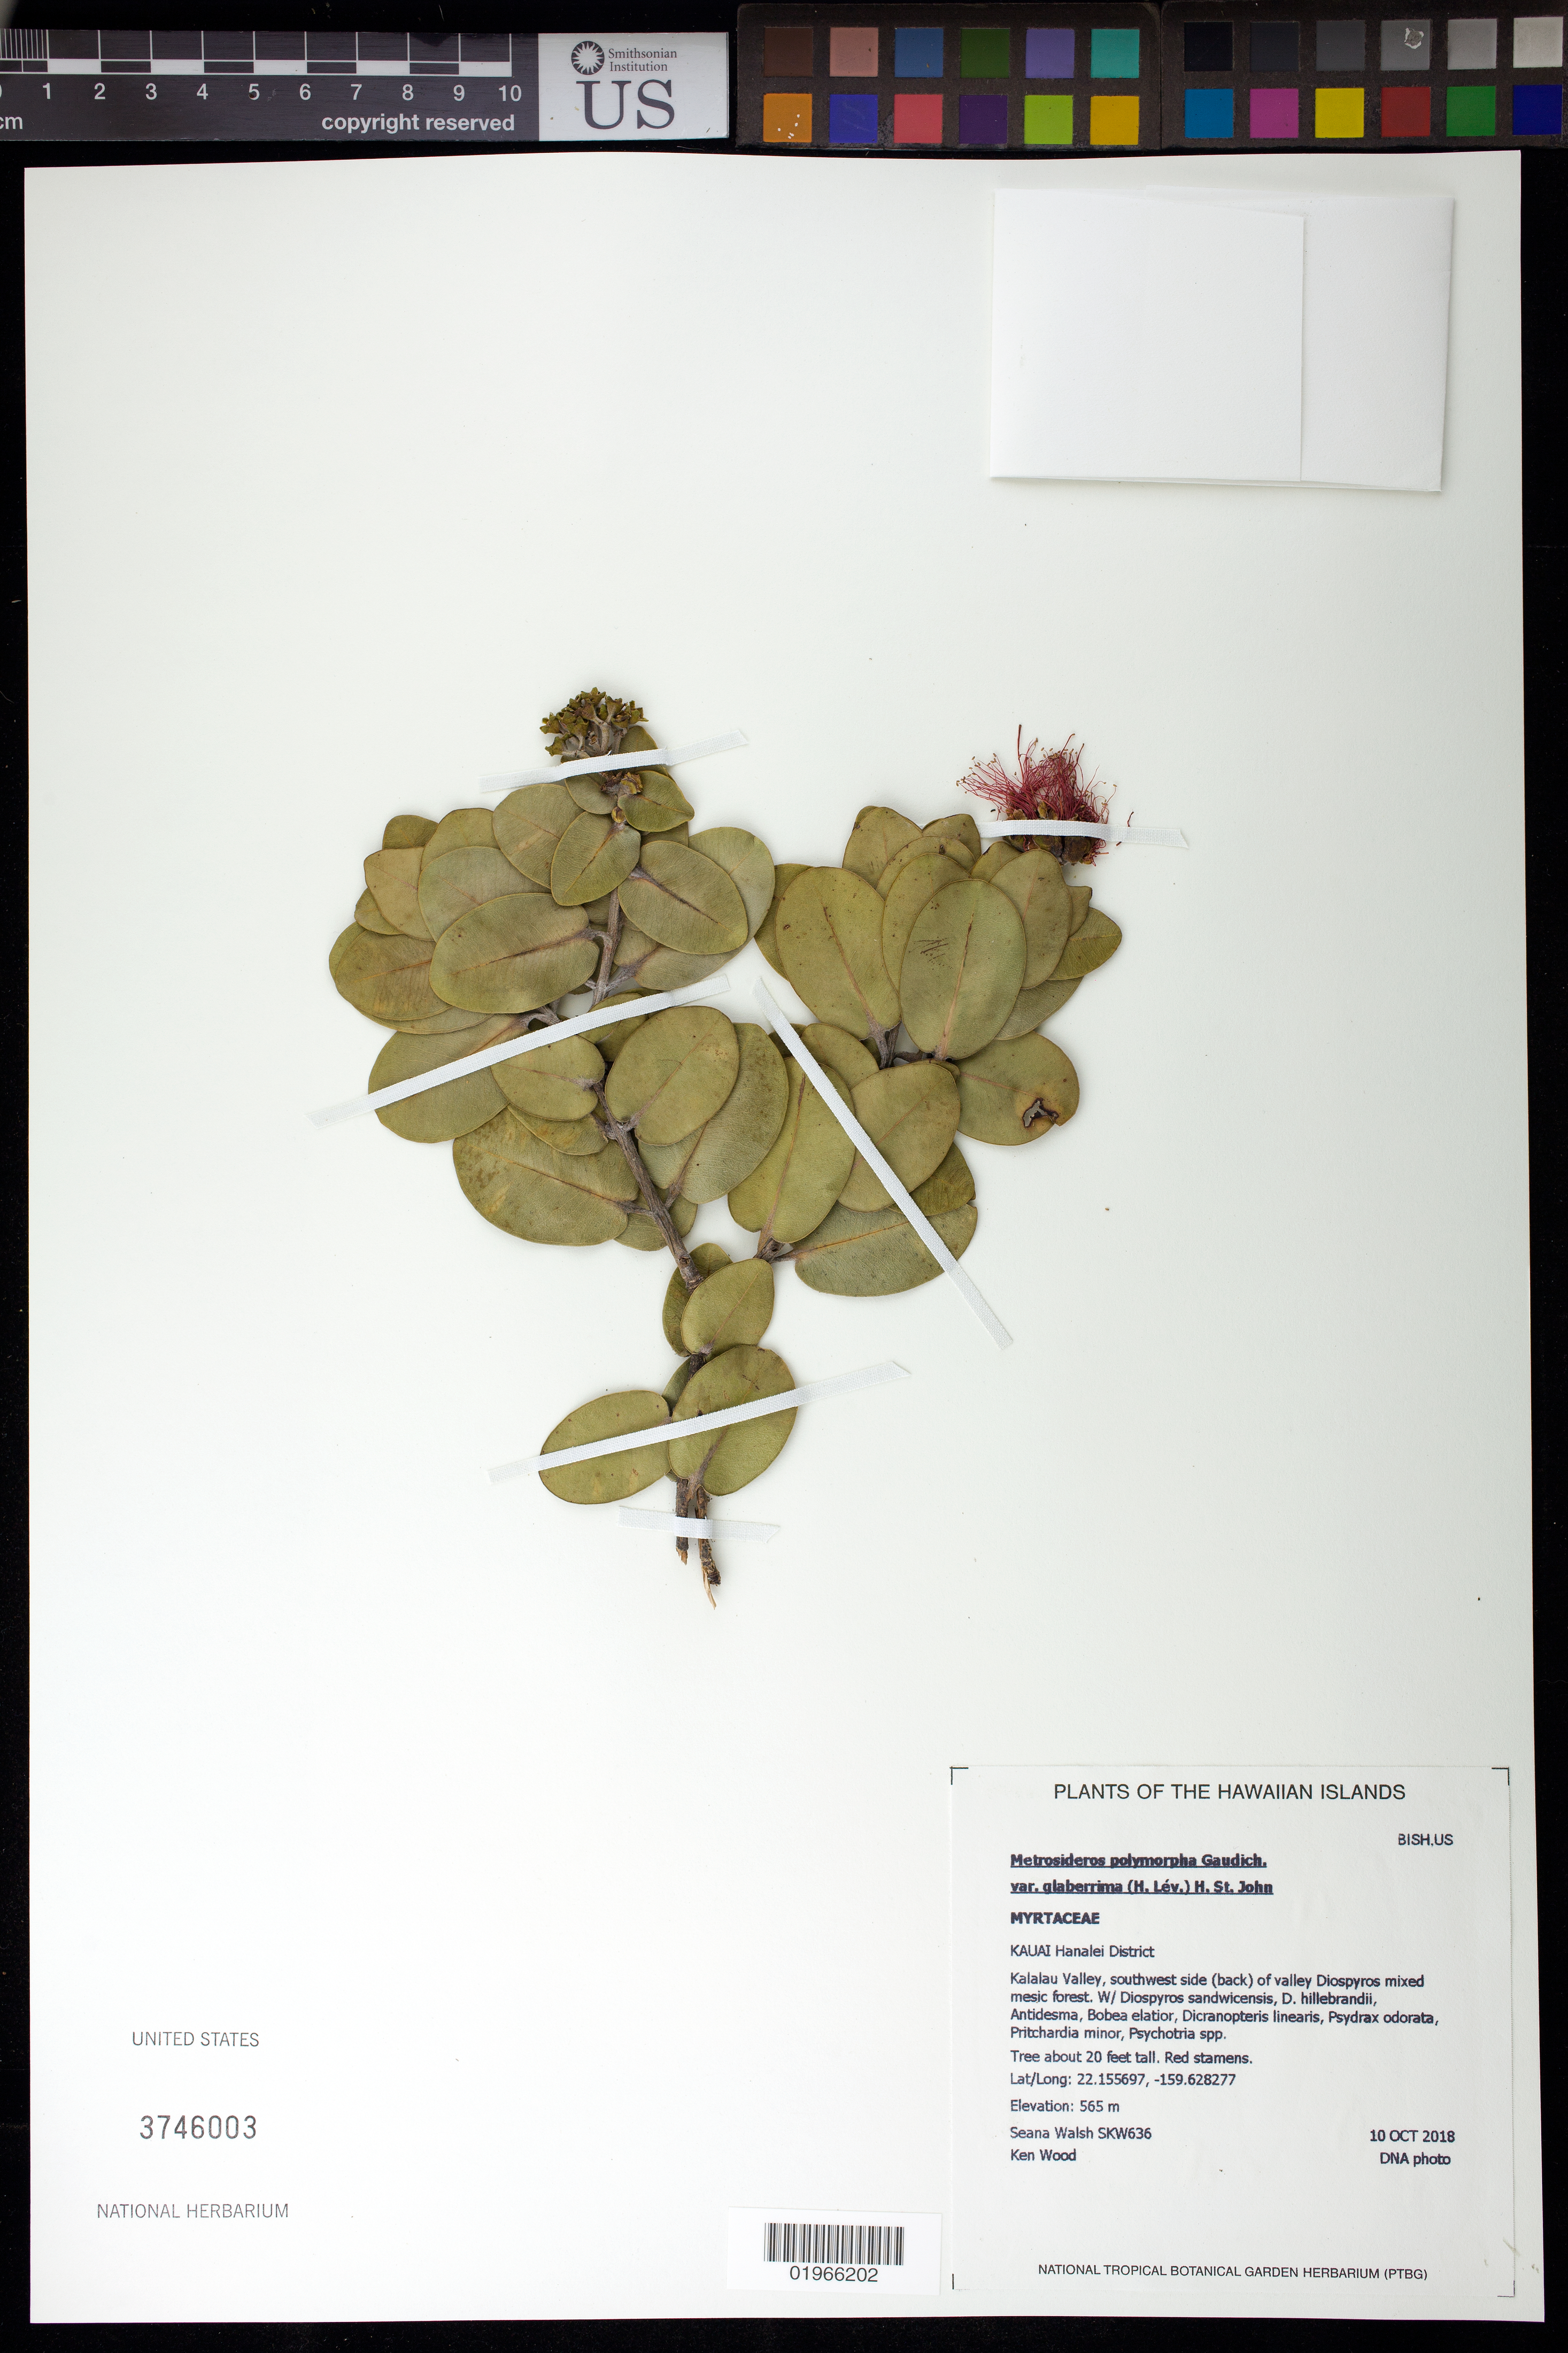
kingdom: Plantae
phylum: Tracheophyta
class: Magnoliopsida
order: Myrtales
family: Myrtaceae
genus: Metrosideros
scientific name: Metrosideros polymorpha var. glaberrima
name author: (H. Lév.) H. St. John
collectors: S. Walsh & K. R. Wood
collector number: SKW636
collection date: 2018-10-10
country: United States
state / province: Hawaii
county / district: Kauai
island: Kaua'i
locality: Hanalei District, Kalalau Valley, southwest side of valley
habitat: Mixed mesic forest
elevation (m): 565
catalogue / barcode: US 3746003